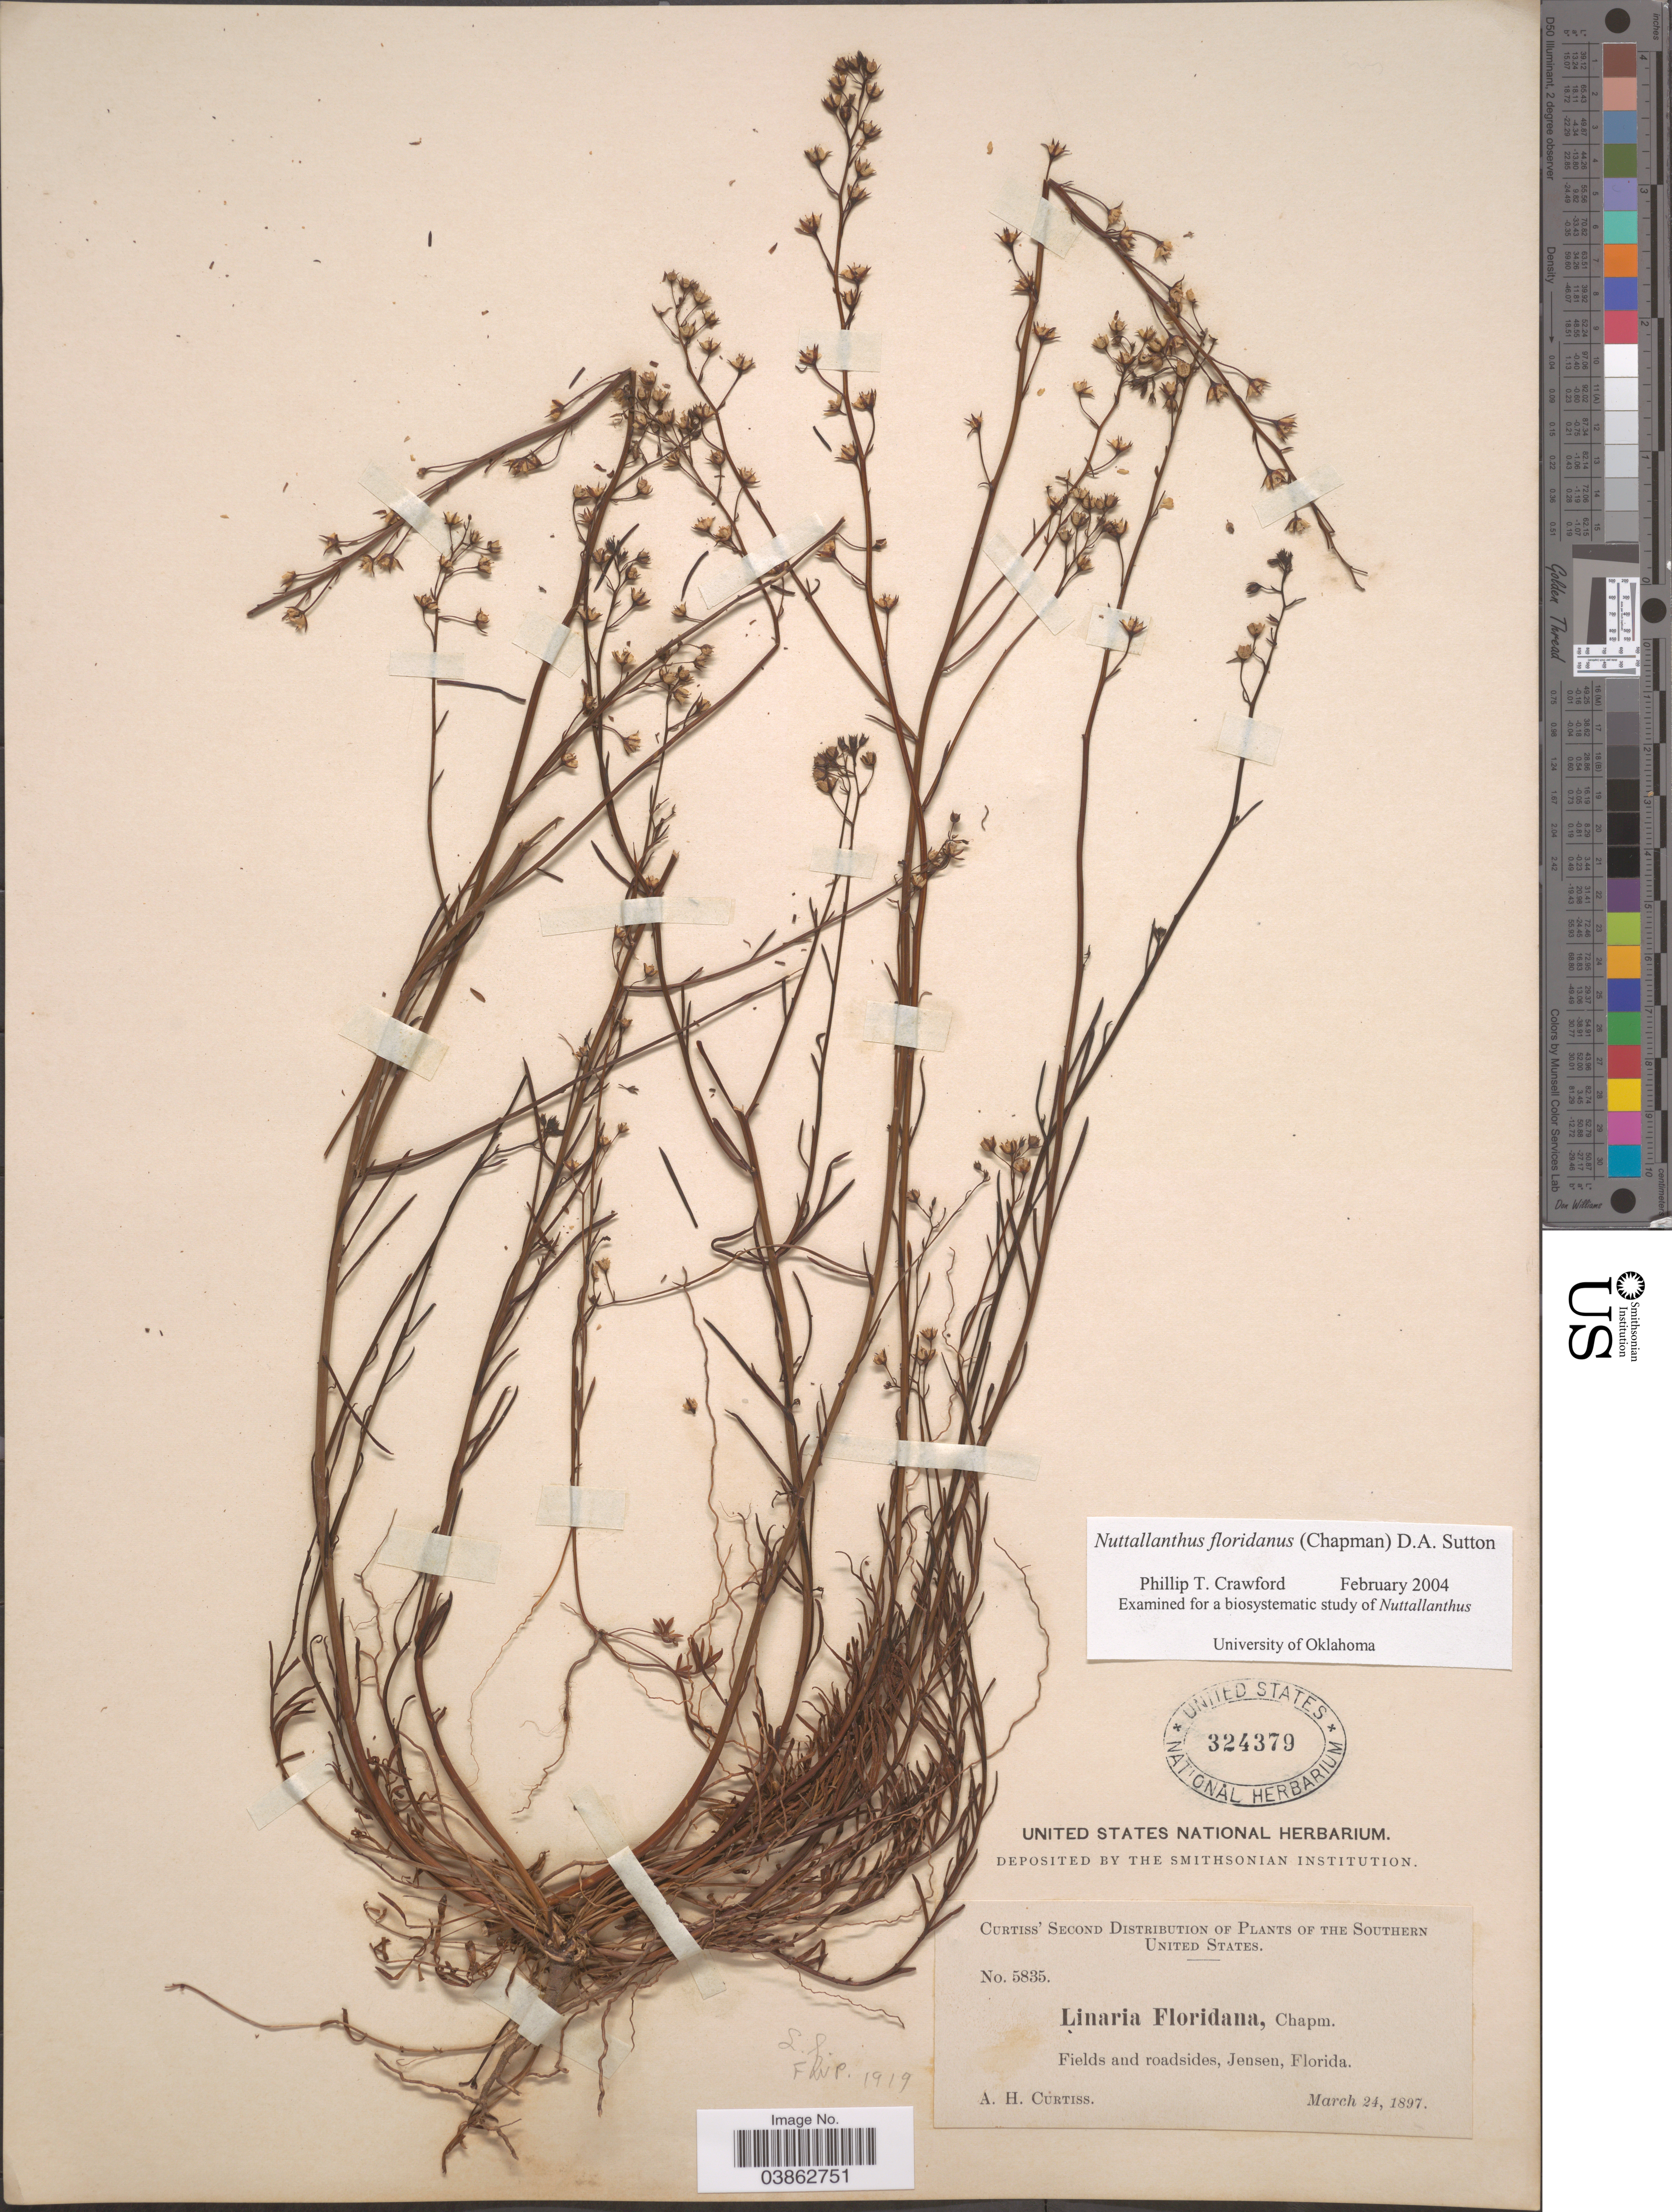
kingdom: Plantae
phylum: Tracheophyta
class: Magnoliopsida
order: Lamiales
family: Plantaginaceae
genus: Linaria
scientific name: Linaria floridana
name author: Chapm.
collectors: A. H. Curtiss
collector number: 5835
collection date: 1897-03-24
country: United States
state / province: Florida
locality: Field and roadsides, Jensen.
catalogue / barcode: US 324379